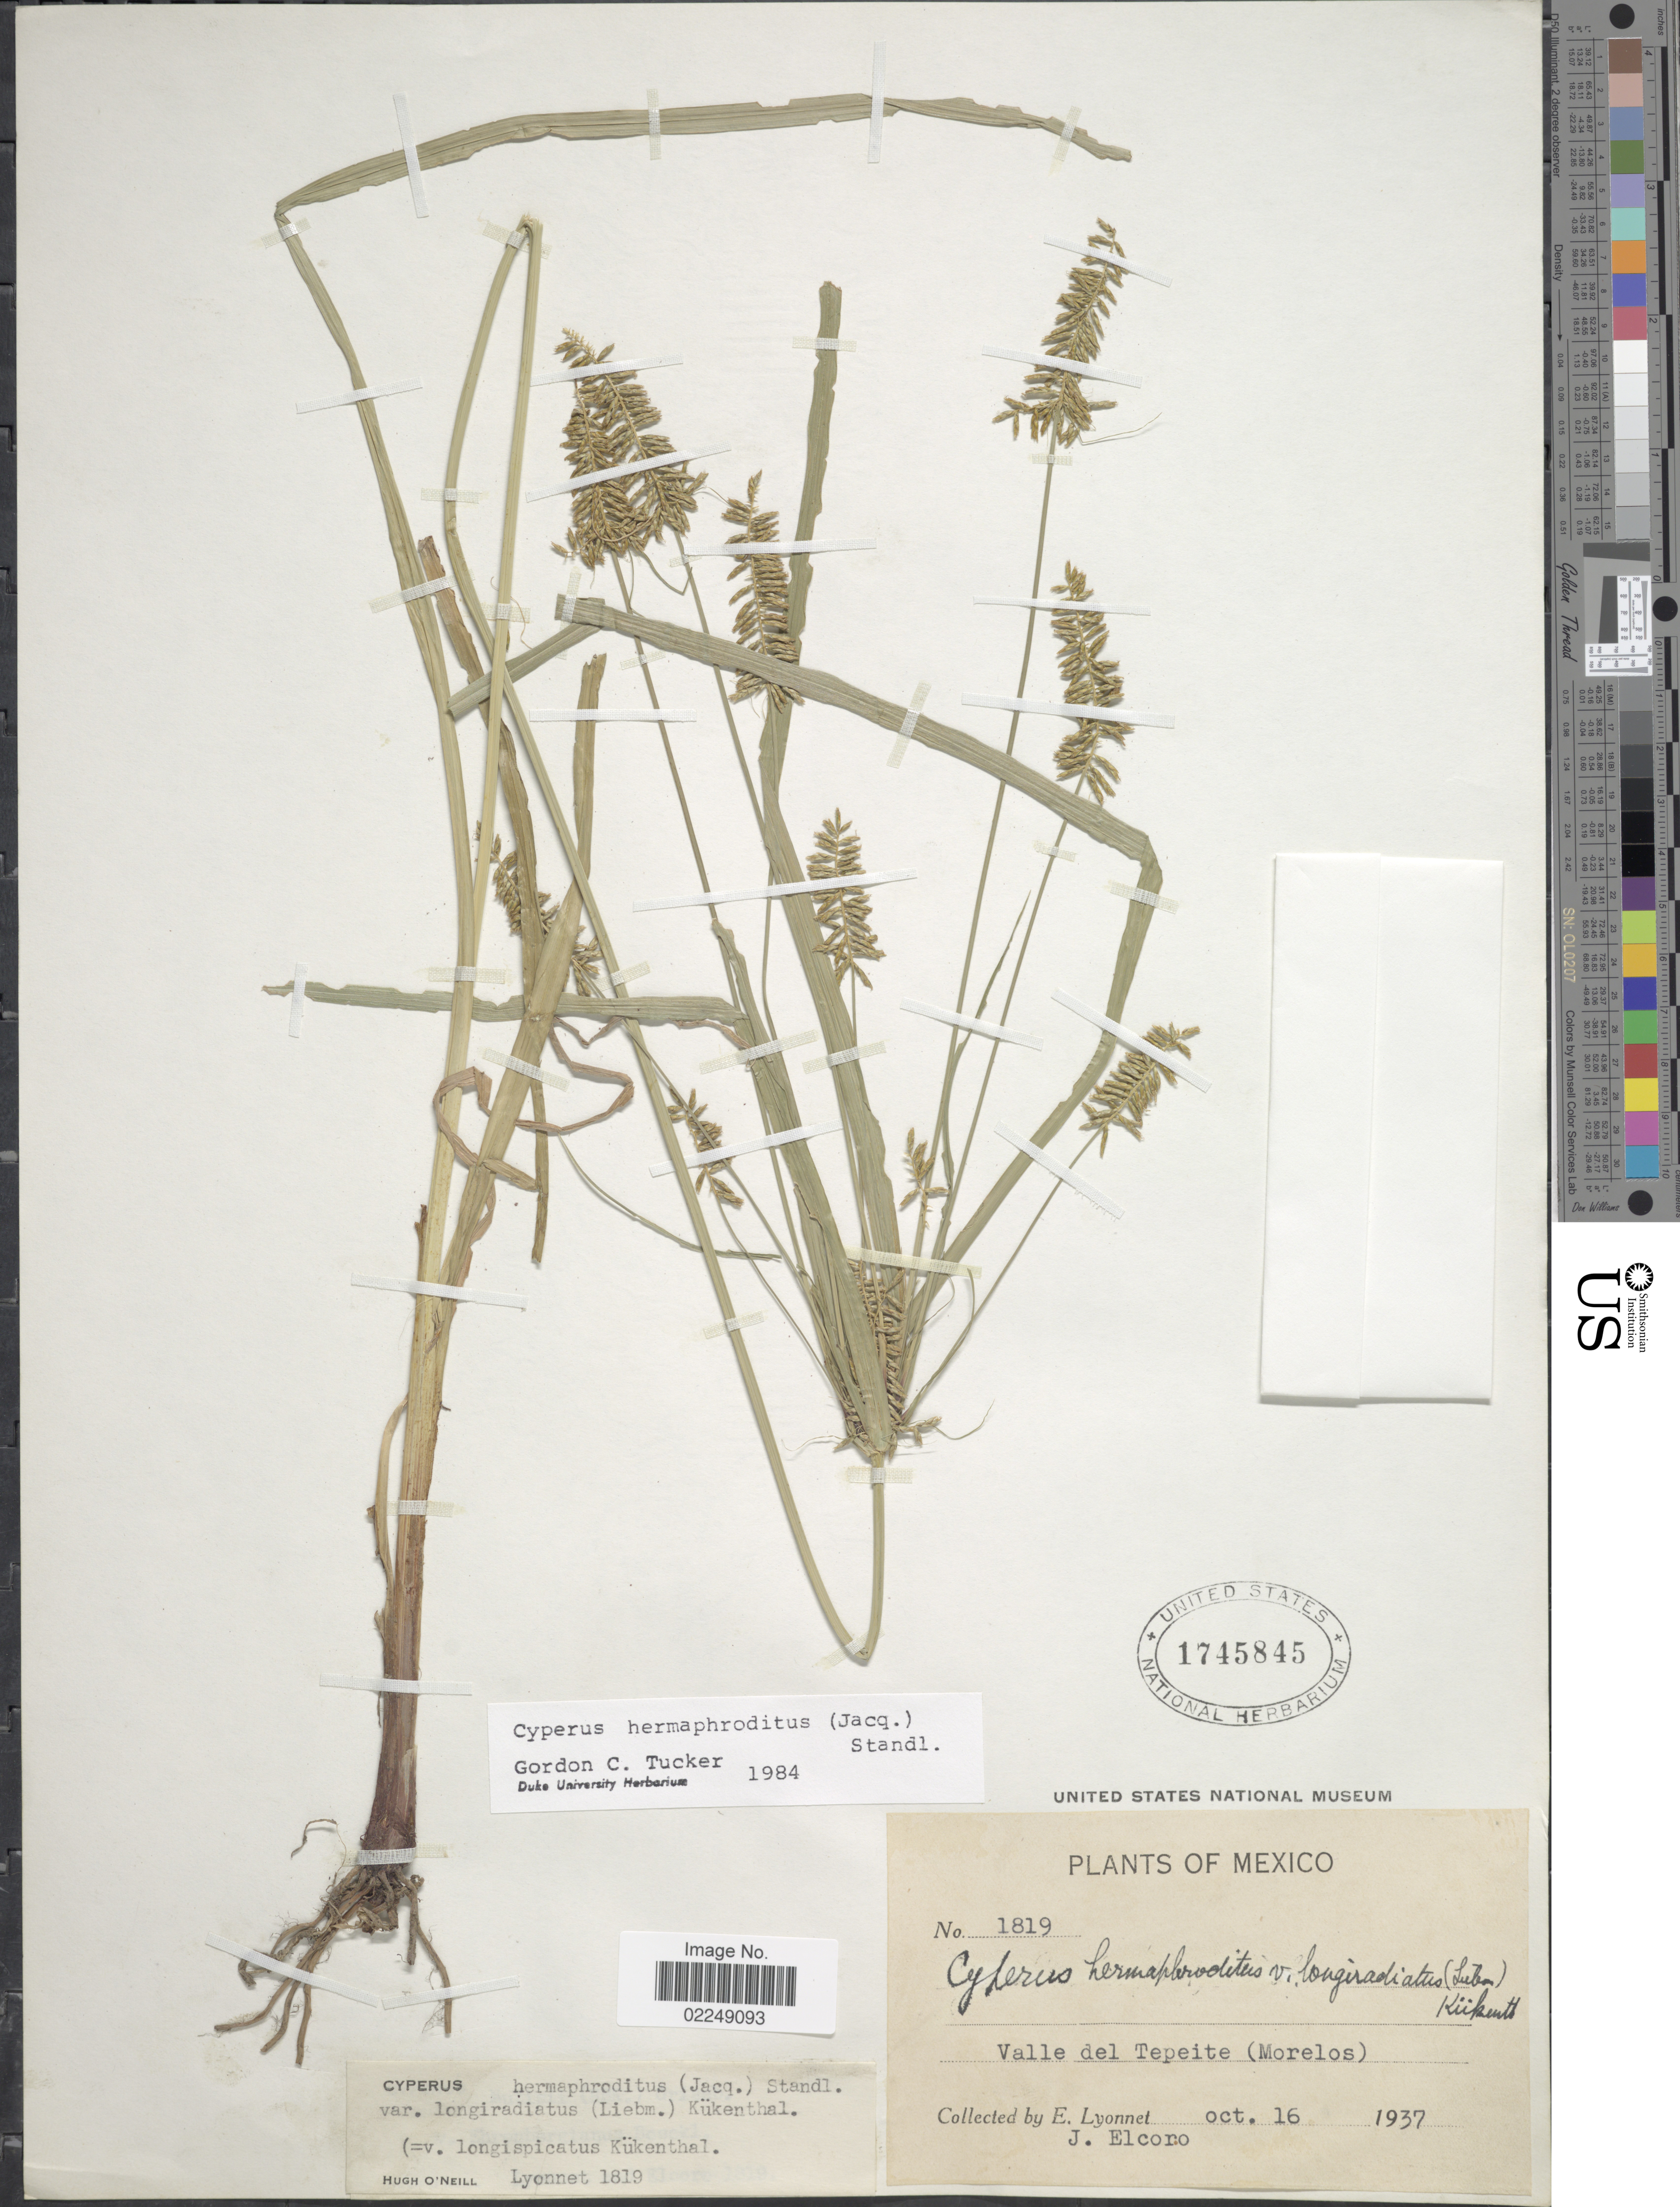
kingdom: Plantae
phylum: Tracheophyta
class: Liliopsida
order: Poales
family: Cyperaceae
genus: Cyperus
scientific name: Cyperus hermaphroditus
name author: (Jacq.) Standl.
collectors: E. Lyonnet & J. Elcoro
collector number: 1819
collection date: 1937-10-16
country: Mexico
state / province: Morelos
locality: Valle del Tepeite (Morelos)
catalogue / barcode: US 1745845